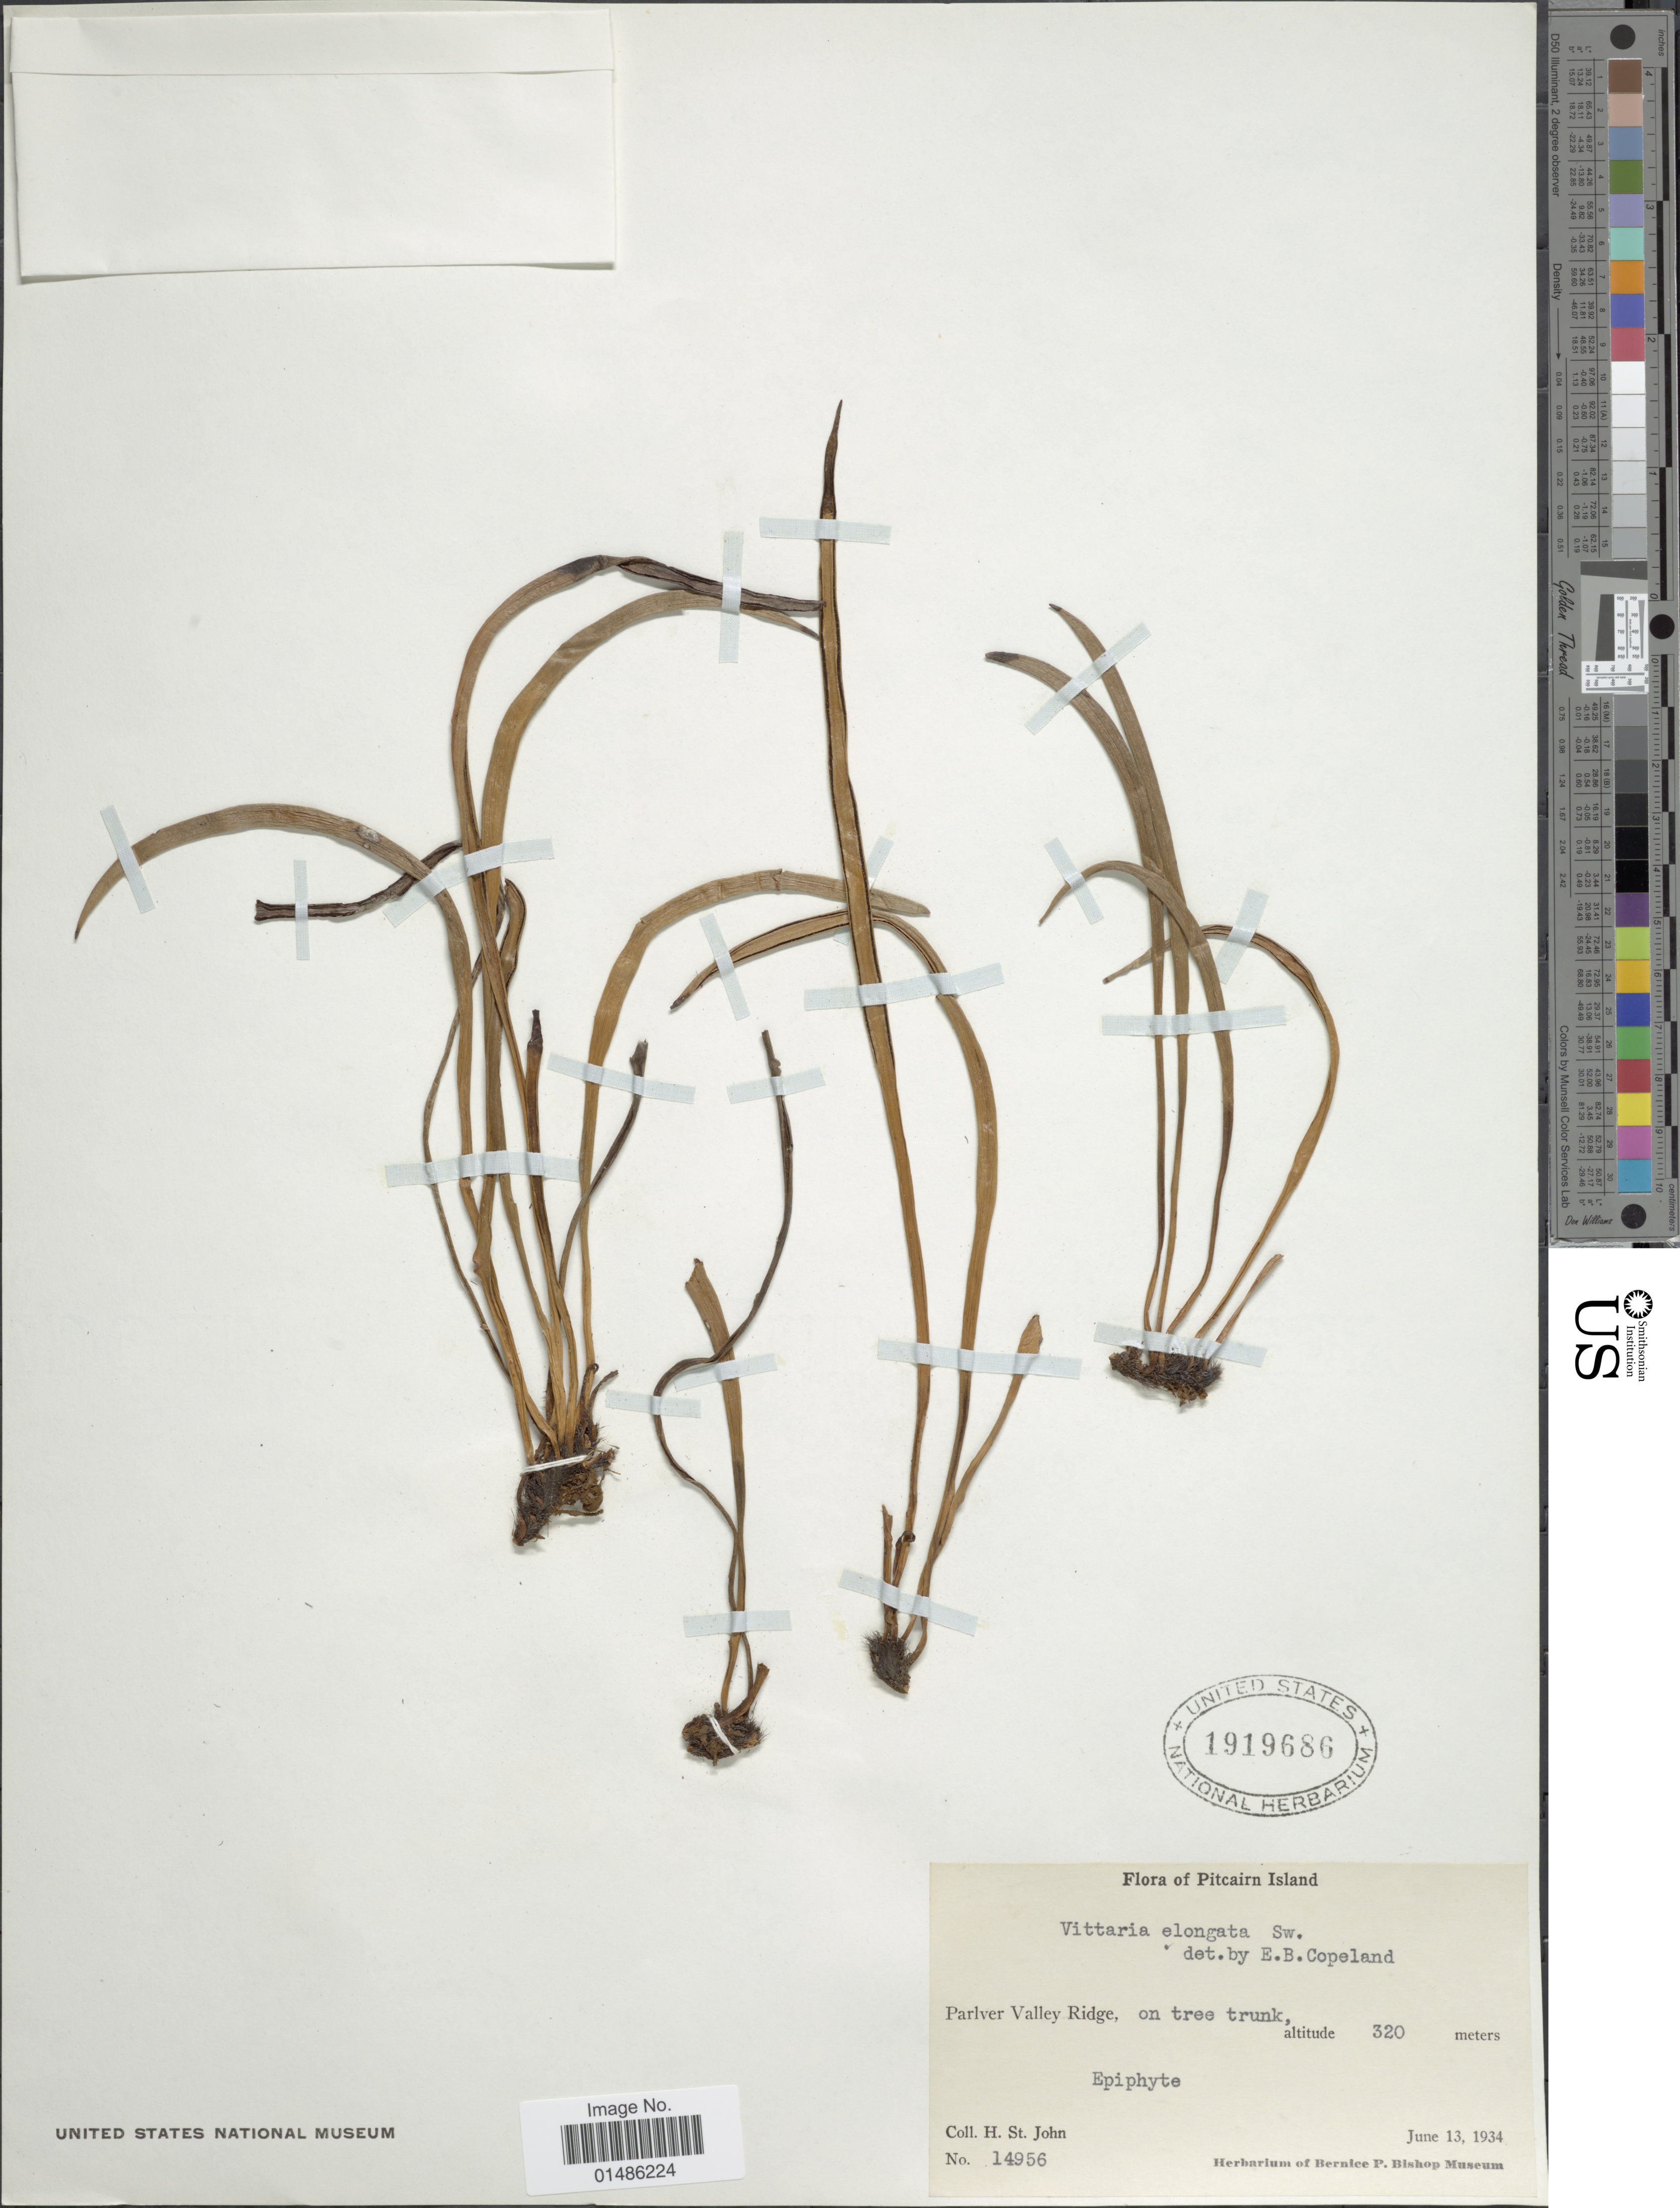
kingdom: Plantae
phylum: Tracheophyta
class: Polypodiopsida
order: Polypodiales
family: Pteridaceae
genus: Haplopteris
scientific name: Haplopteris ensiformis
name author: (Sw.) E.H. Crane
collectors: H. St. John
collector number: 14956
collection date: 1934-06-13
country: Pitcairn Islands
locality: Pitcairn Island. Parlver Valley Ridge, on tree trunk.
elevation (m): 320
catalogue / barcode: US 1919686